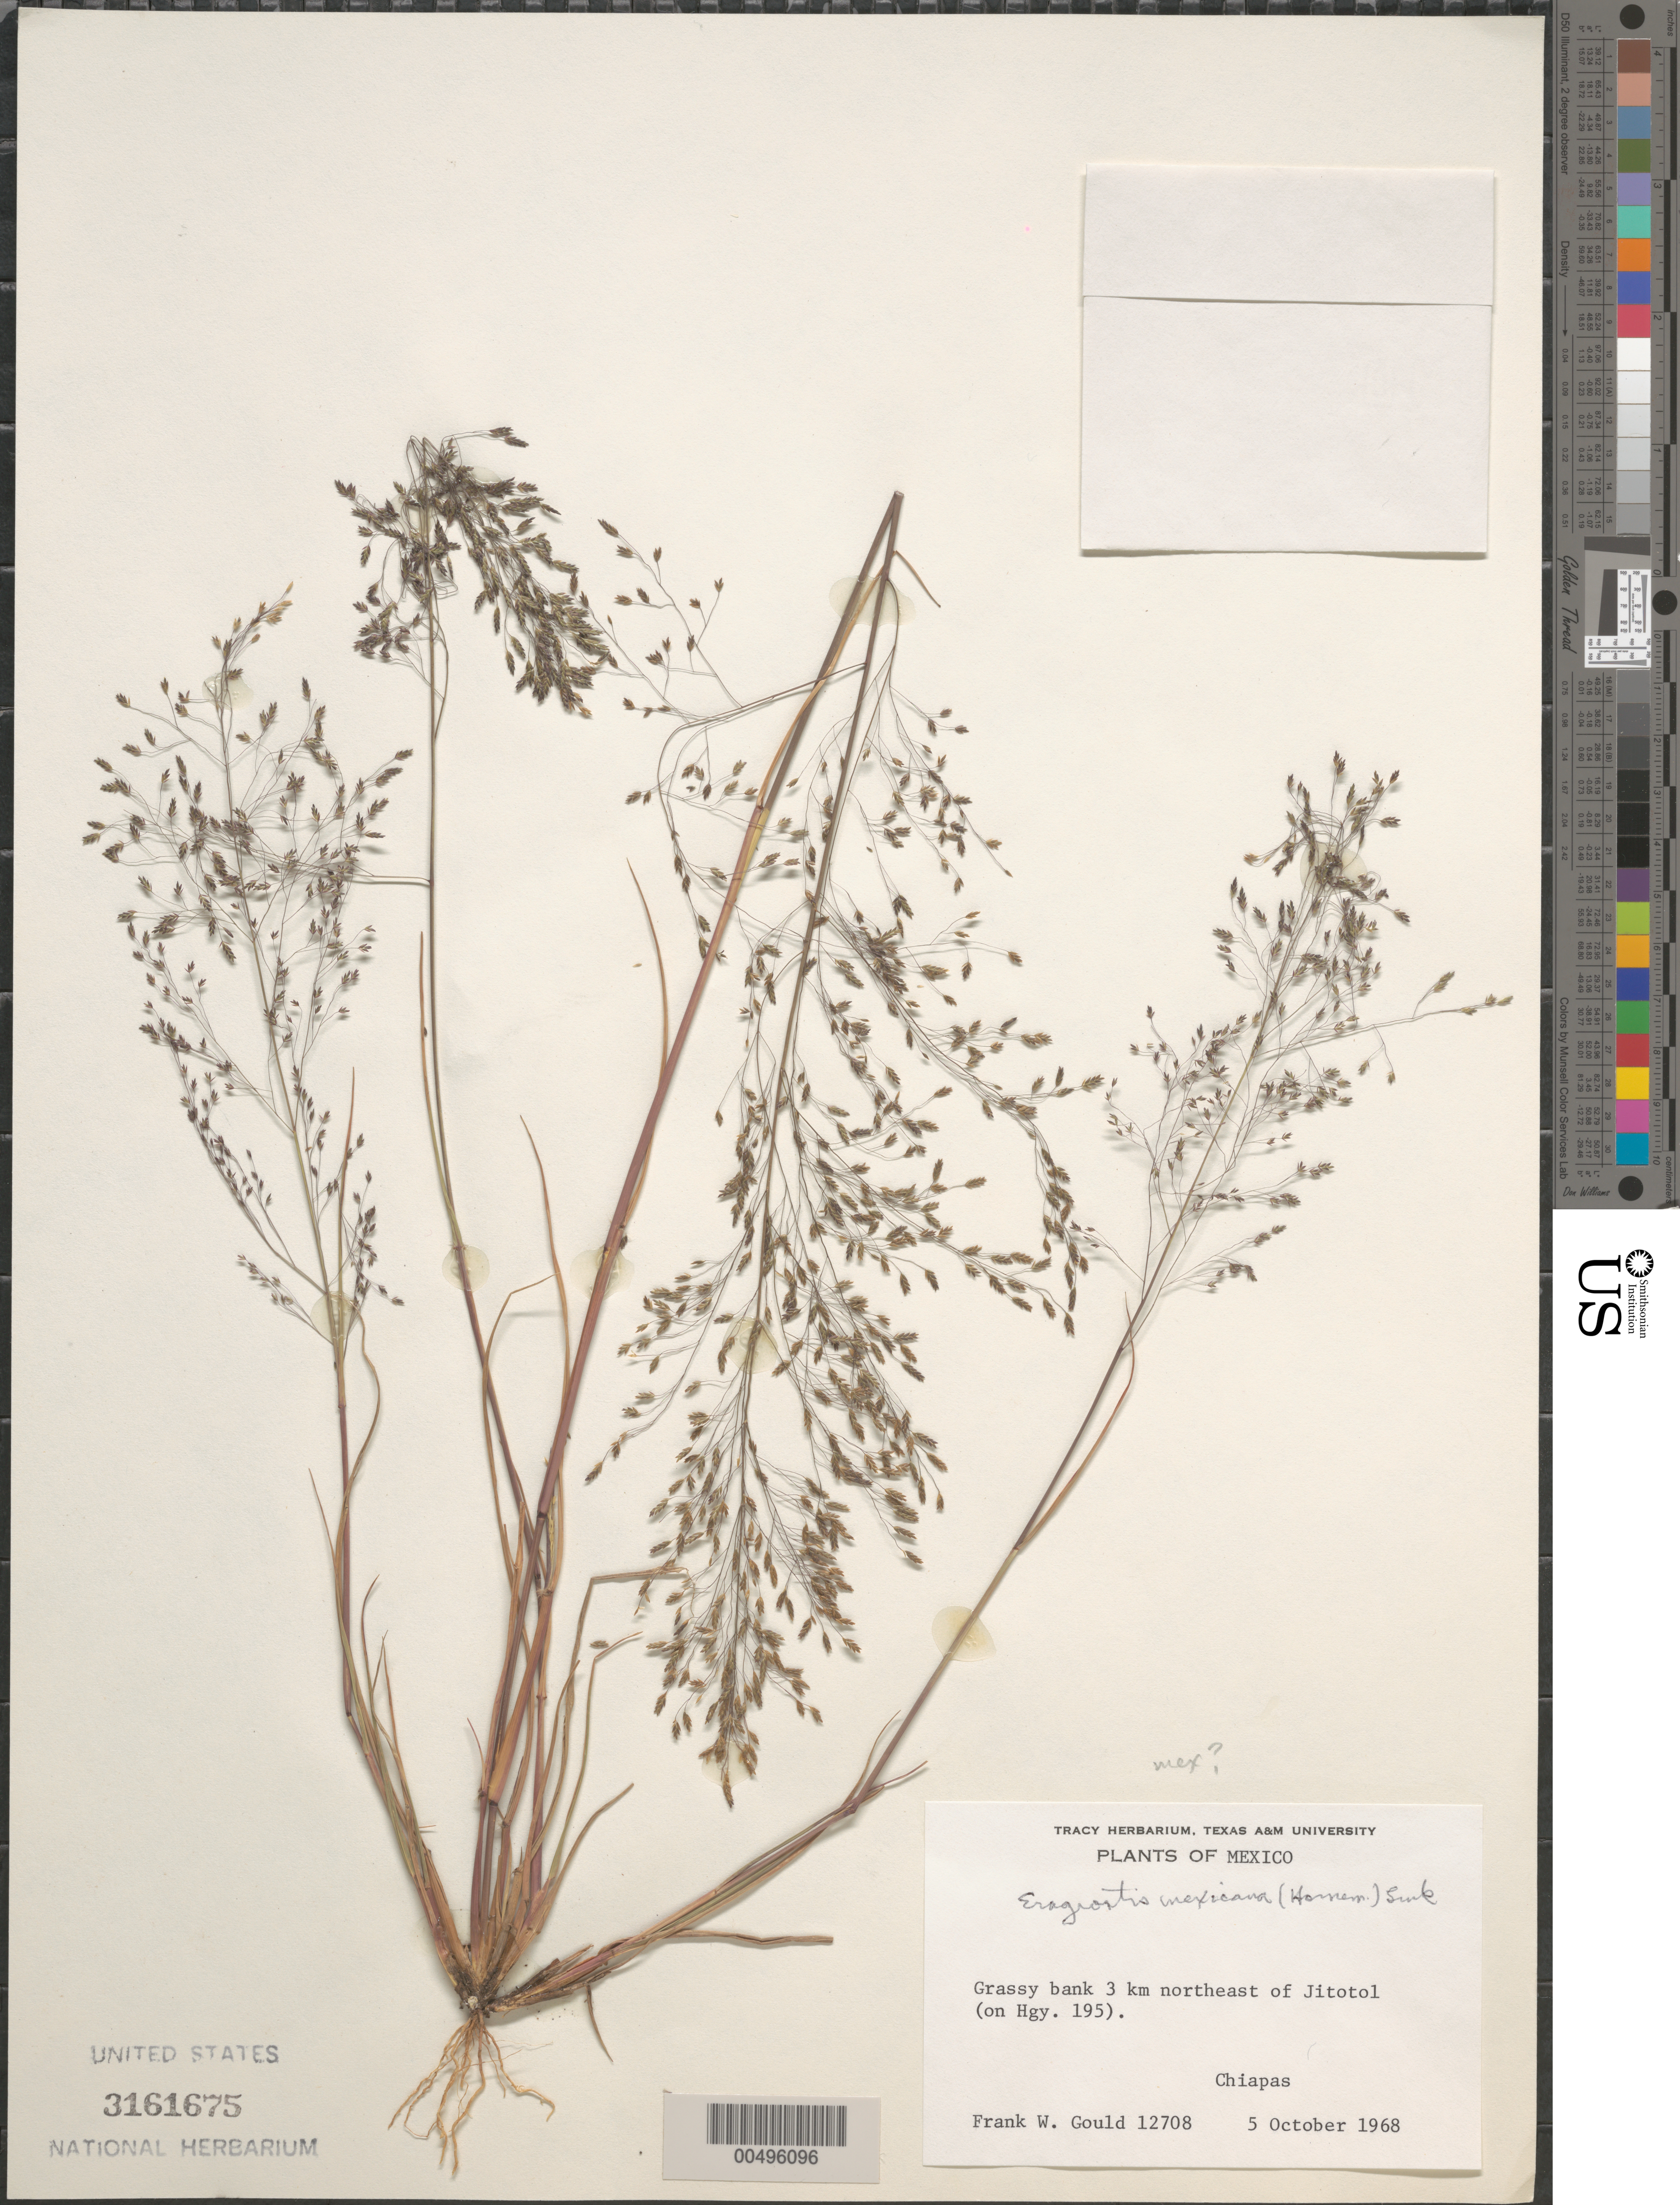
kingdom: Plantae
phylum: Tracheophyta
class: Liliopsida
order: Poales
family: Poaceae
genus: Eragrostis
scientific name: Eragrostis mexicana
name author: (Hornem.) Link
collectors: F. W. Gould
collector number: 12708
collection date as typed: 5 Oct 1968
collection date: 1968-10-05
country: Mexico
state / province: Chiapas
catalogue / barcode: US 3161675